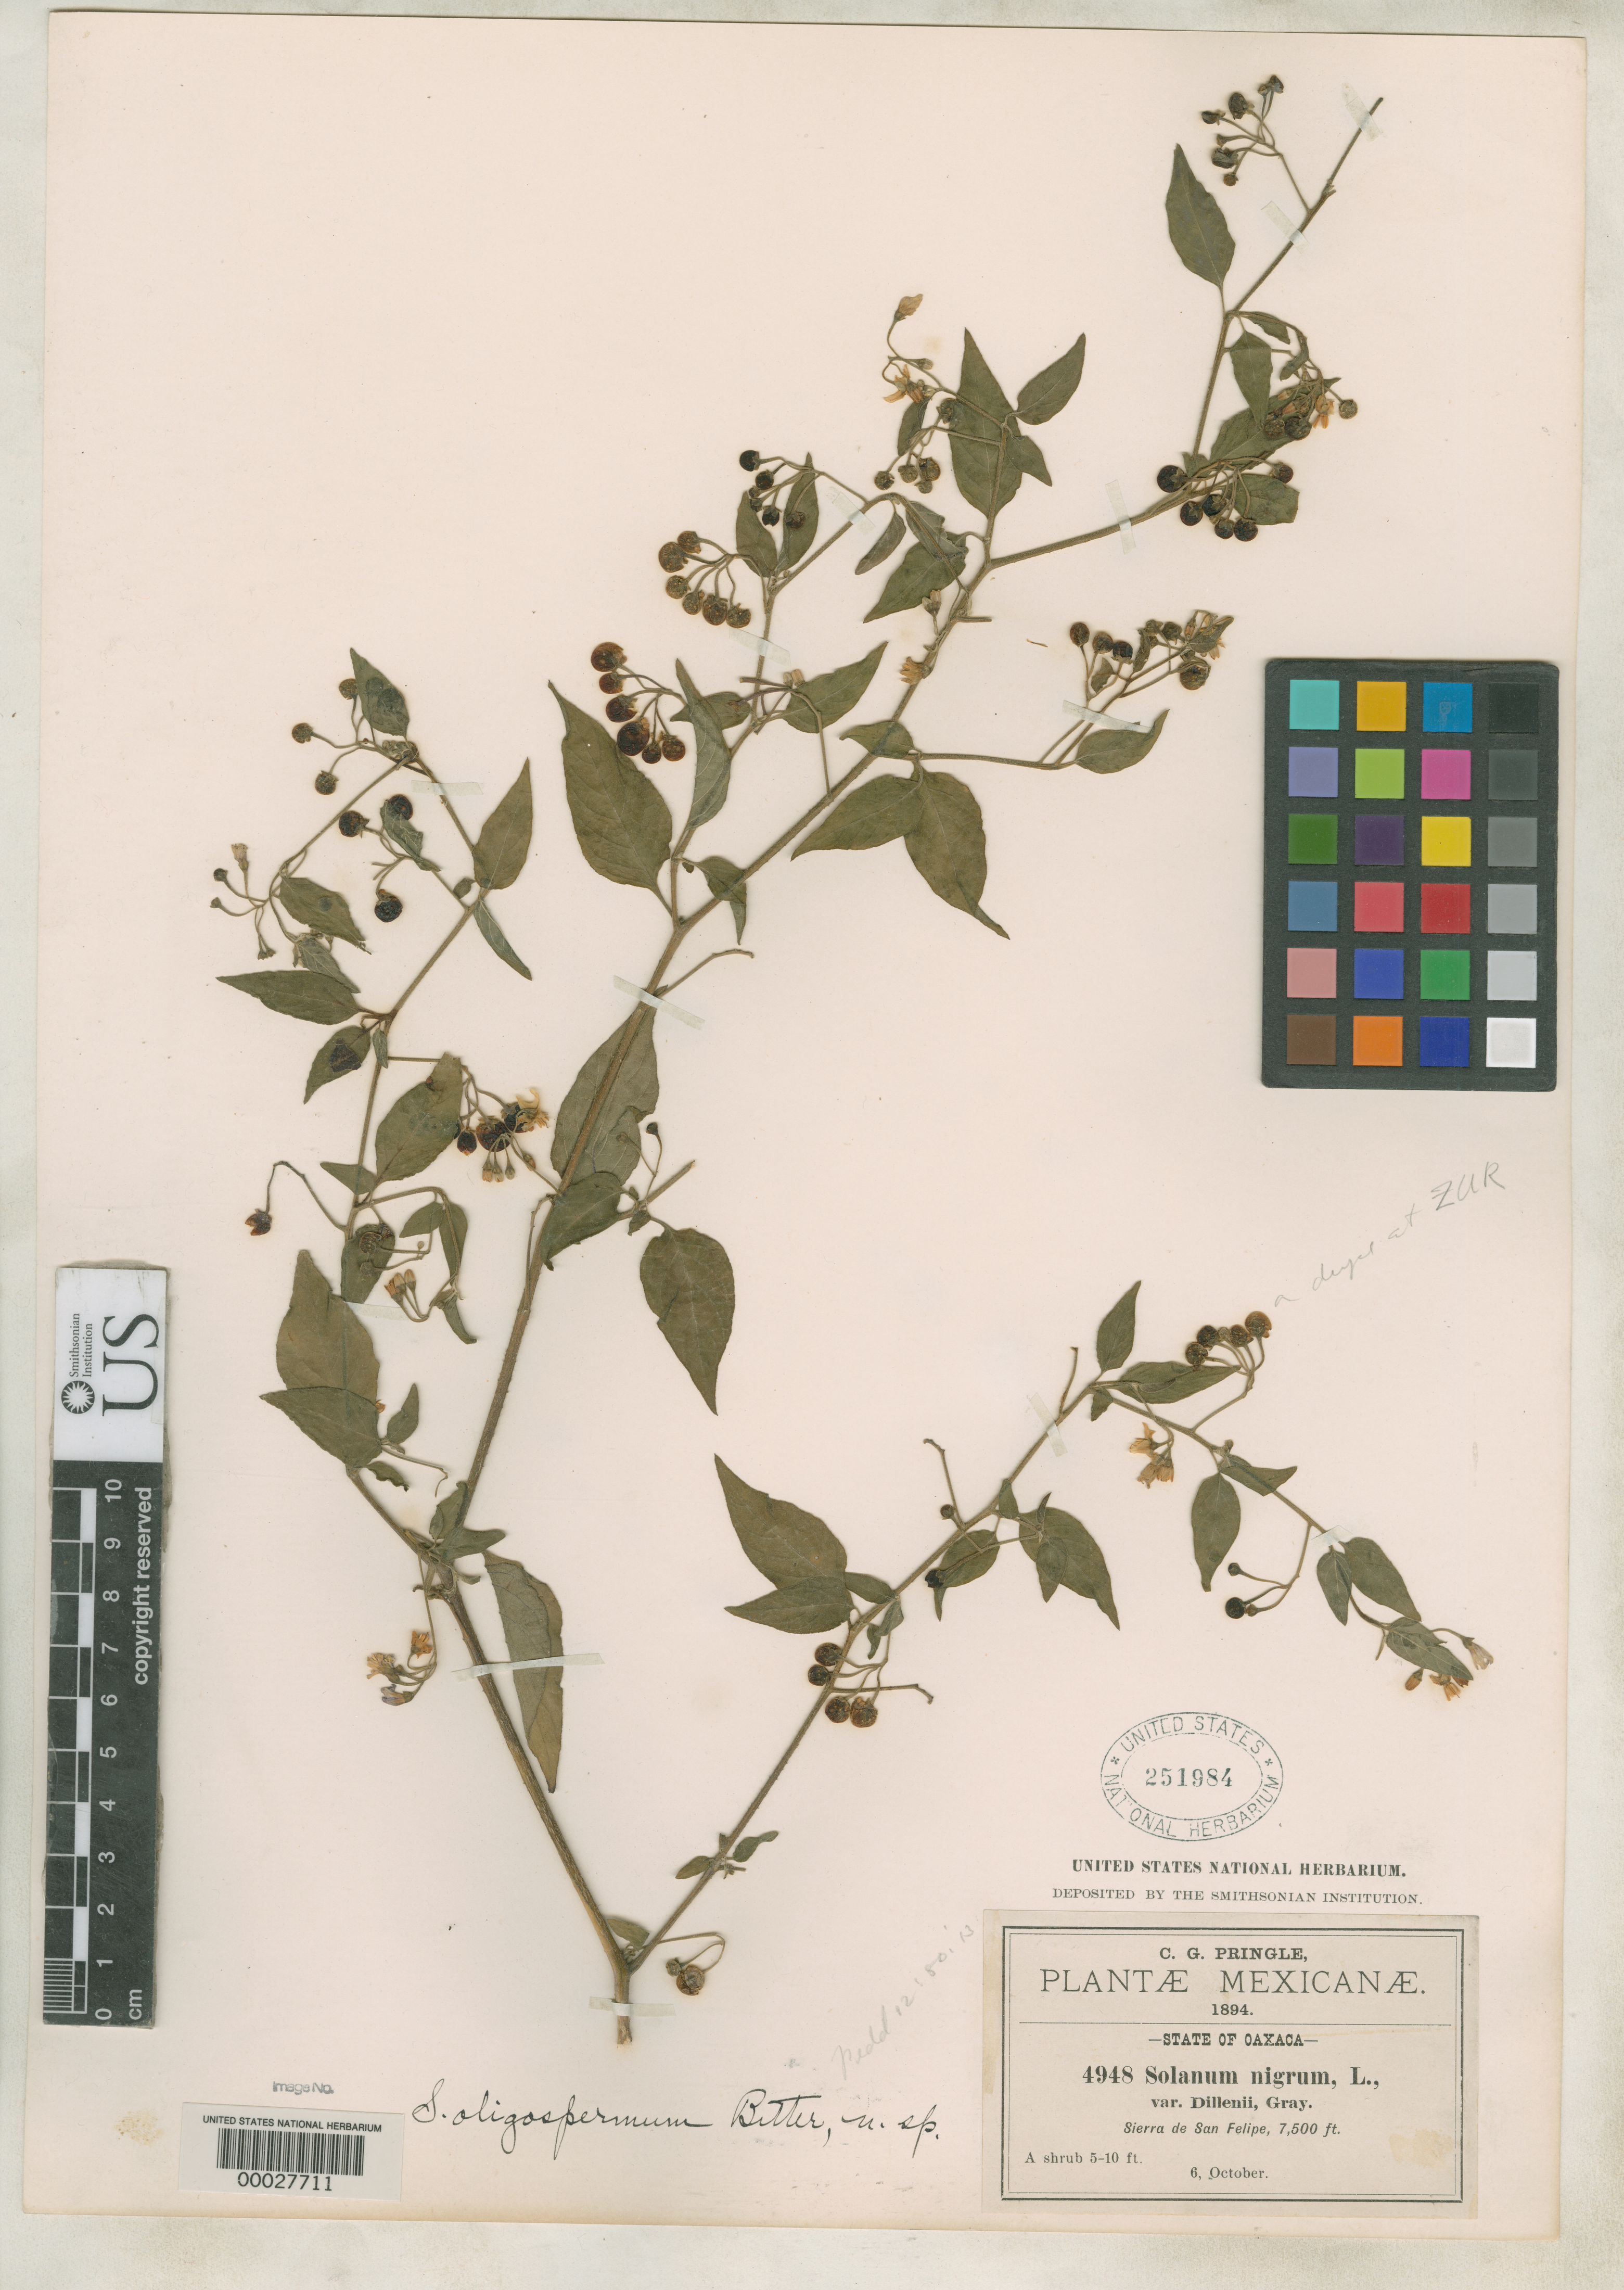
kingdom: Plantae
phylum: Tracheophyta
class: Magnoliopsida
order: Solanales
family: Solanaceae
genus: Solanum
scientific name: Solanum oligospermum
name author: Bitter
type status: Type Collection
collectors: C. G. Pringle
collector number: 4948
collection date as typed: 06 Oct 1894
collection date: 1894-10-06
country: Mexico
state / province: Oaxaca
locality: Sierra San Felipe.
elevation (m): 2286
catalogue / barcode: US 251984